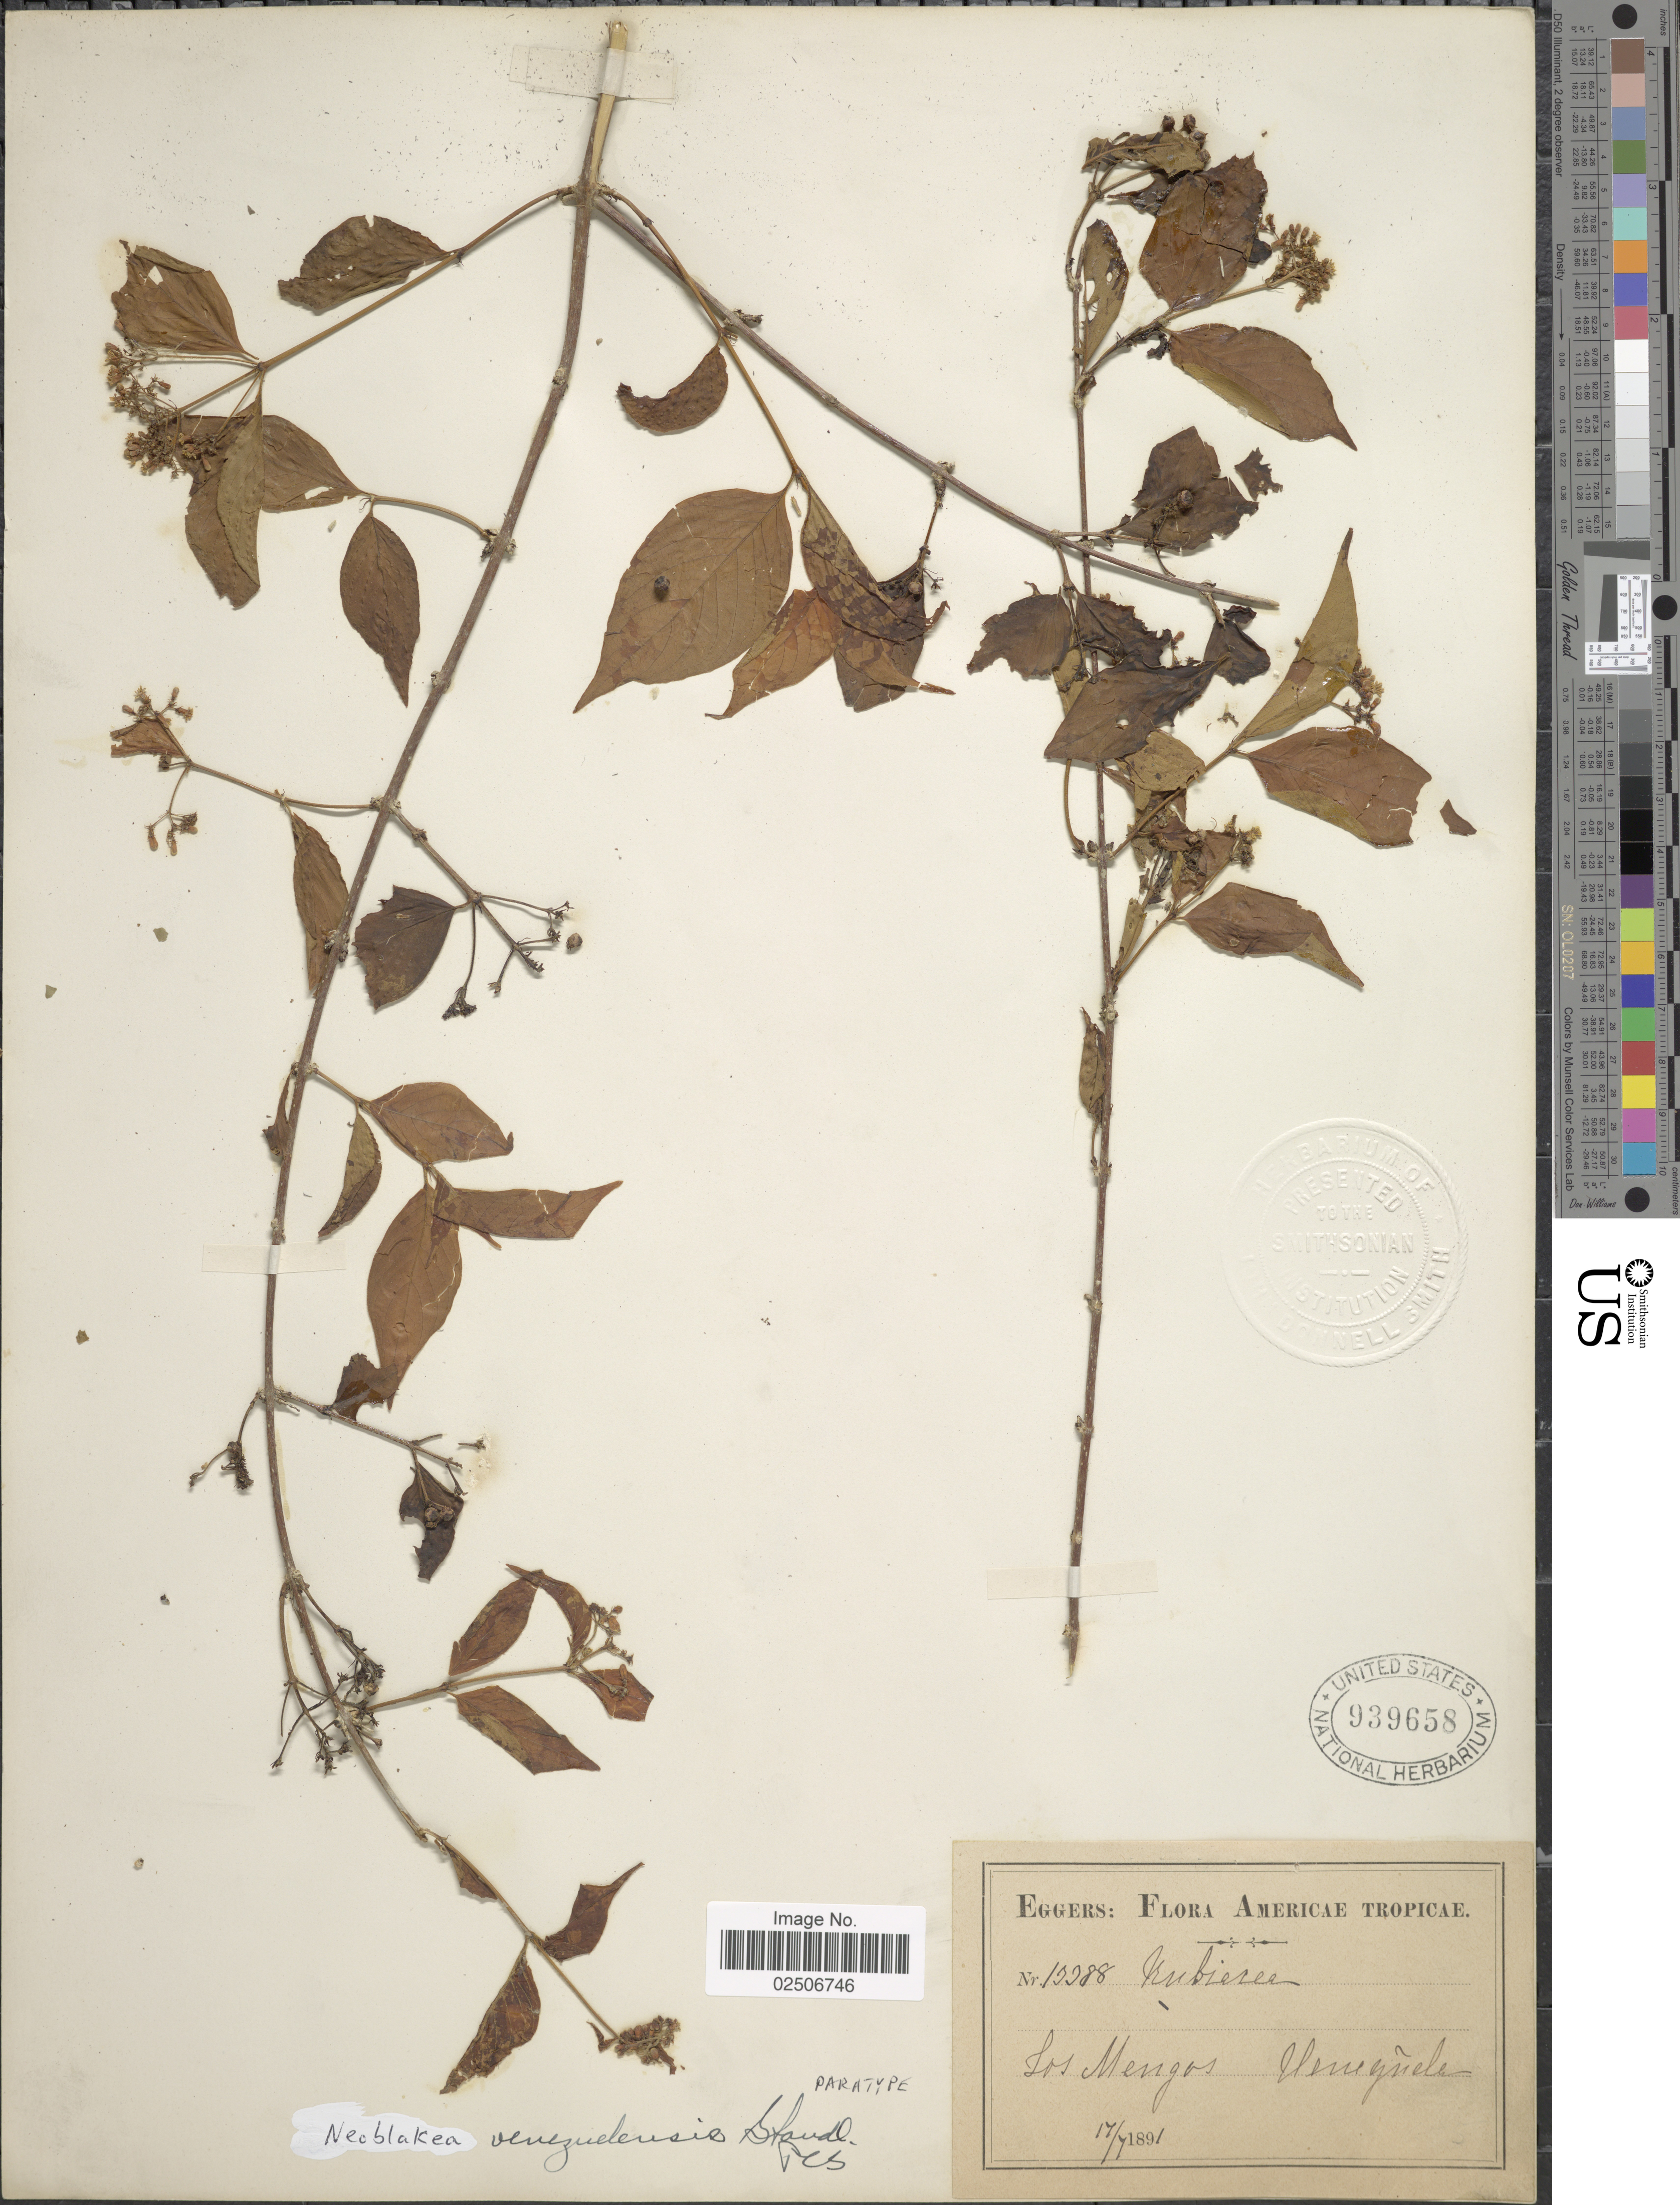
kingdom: Plantae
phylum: Tracheophyta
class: Magnoliopsida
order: Gentianales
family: Rubiaceae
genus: Neoblakea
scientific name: Neoblakea venezuelensis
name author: Standl.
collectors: -. Eggers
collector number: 13388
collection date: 1891-07-17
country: Venezuela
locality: Americae Tropicae, Los Mengos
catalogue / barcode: US 939658